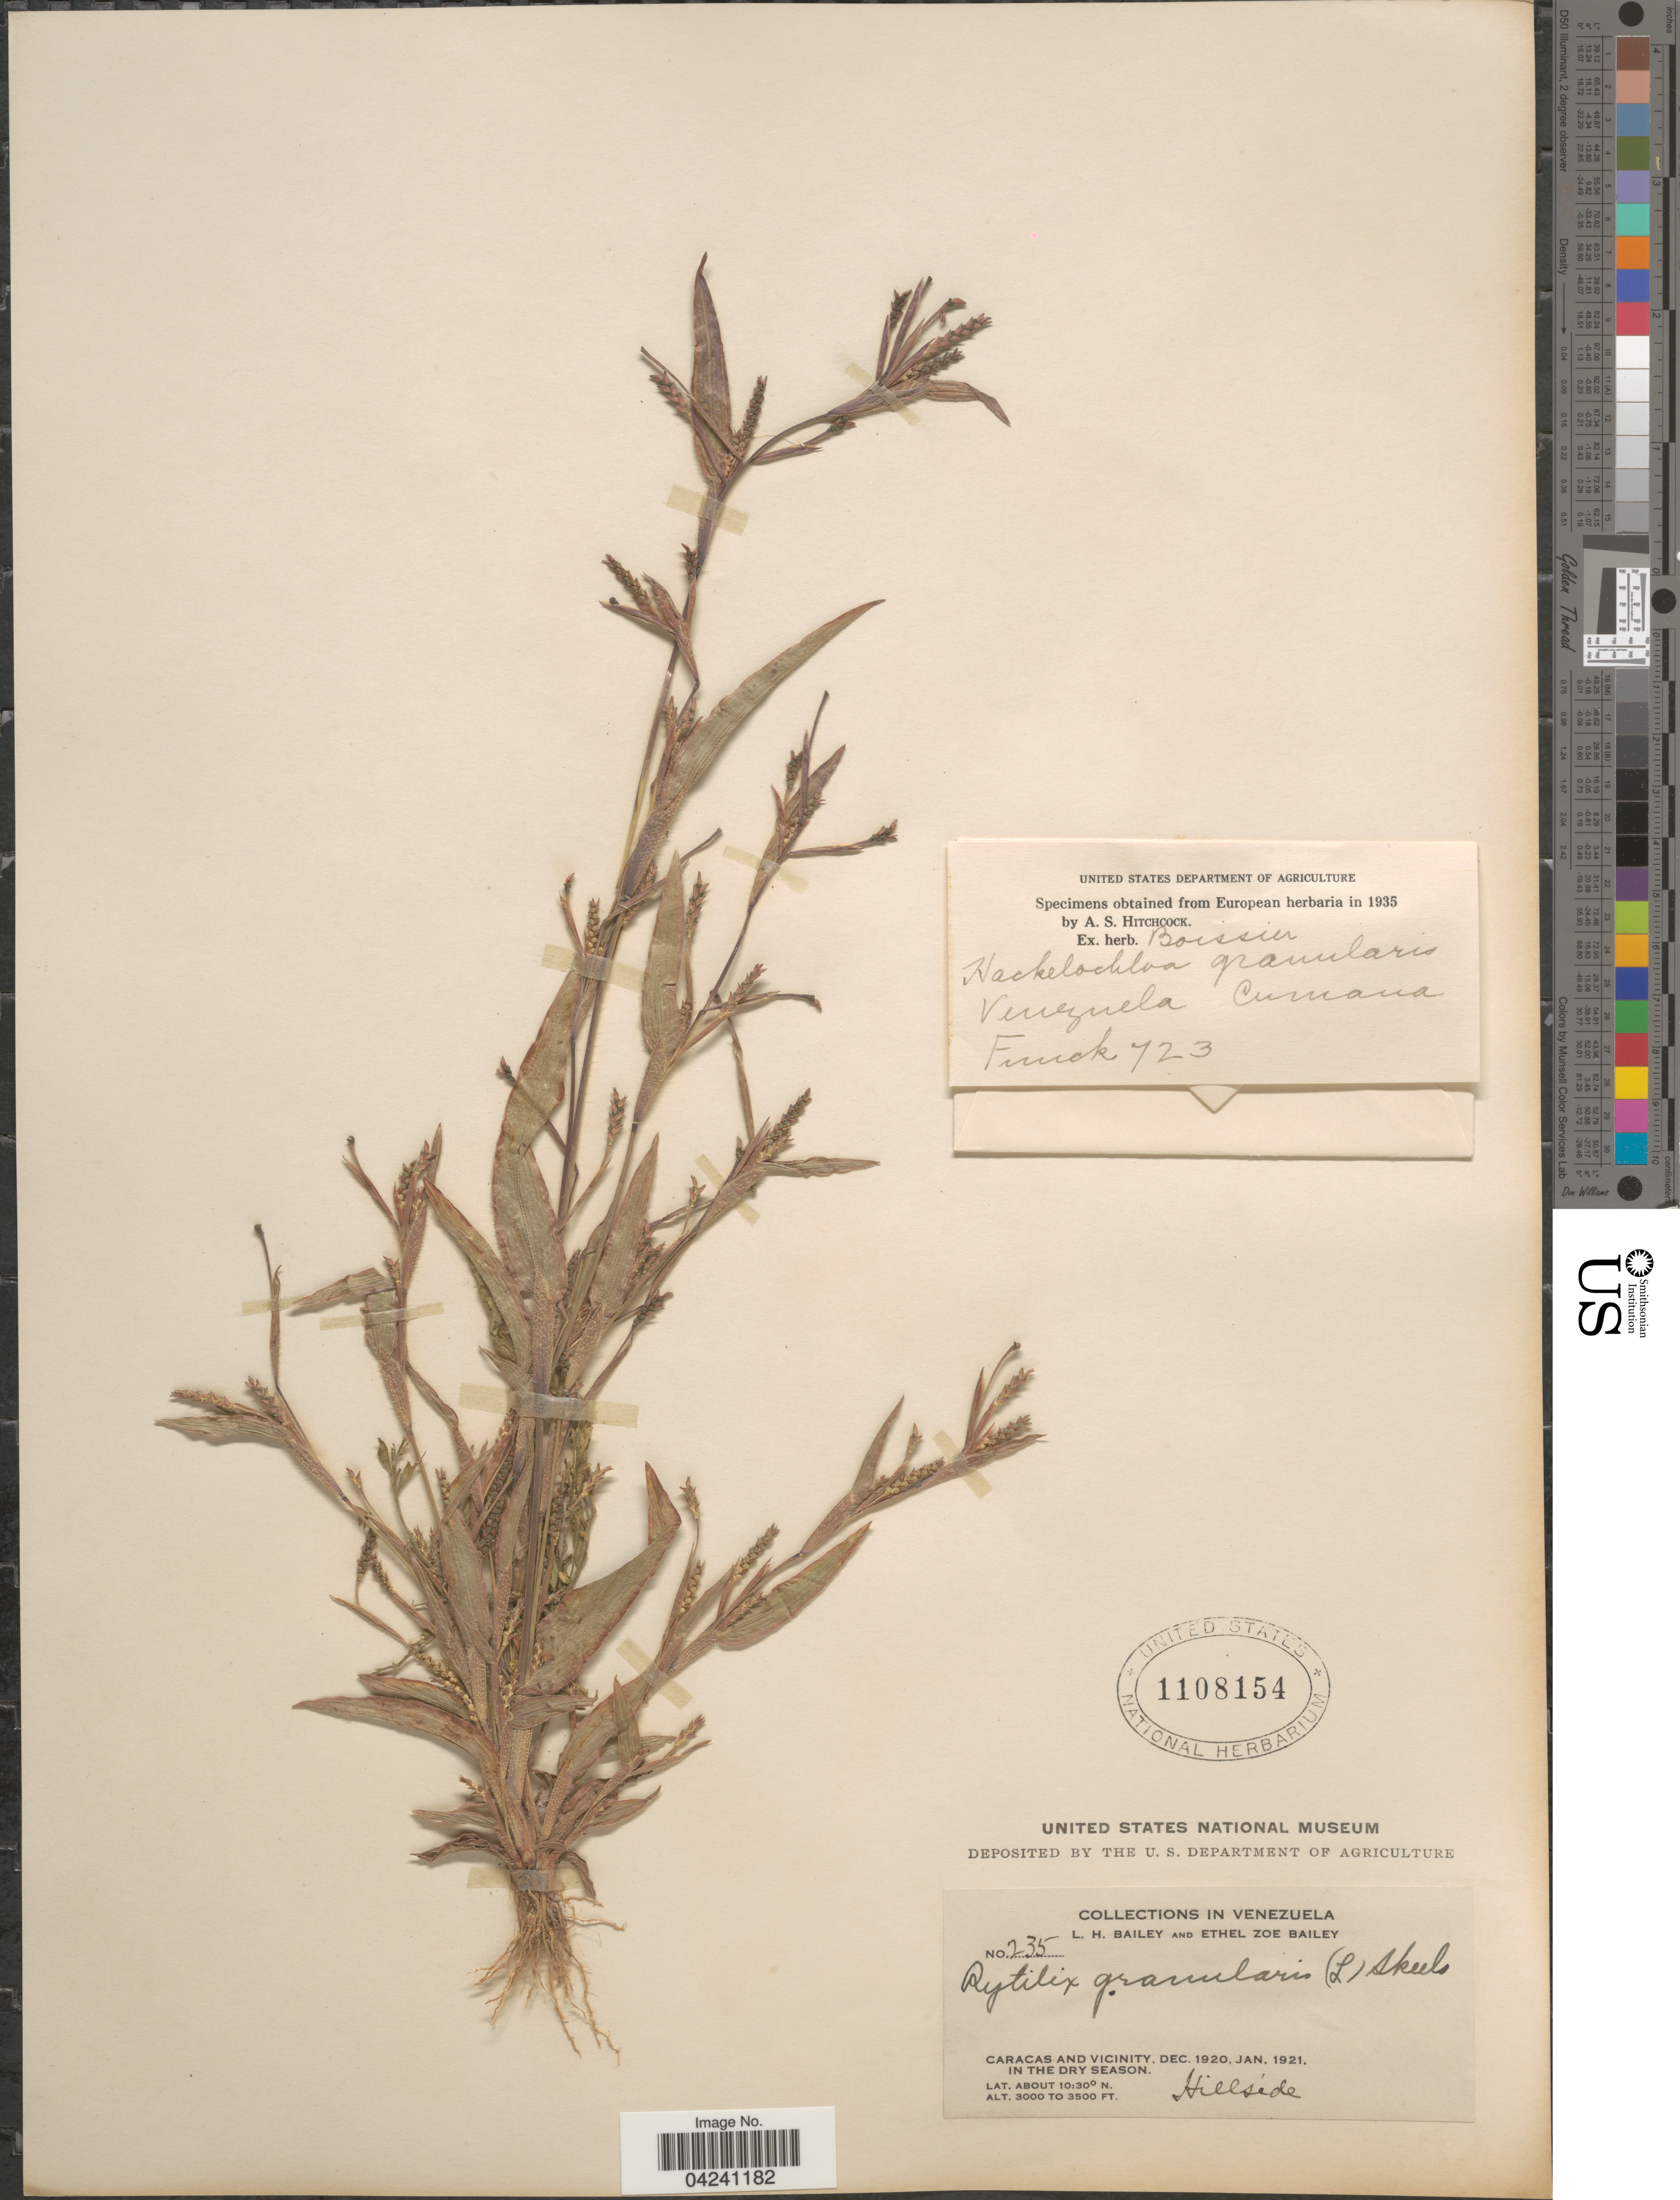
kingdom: Plantae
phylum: Tracheophyta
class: Liliopsida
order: Poales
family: Poaceae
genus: Hackelochloa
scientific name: Hackelochloa granularis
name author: (L.) Kuntze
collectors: -. Funck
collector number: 723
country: Venezuela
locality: Cumana.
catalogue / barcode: US 1108154